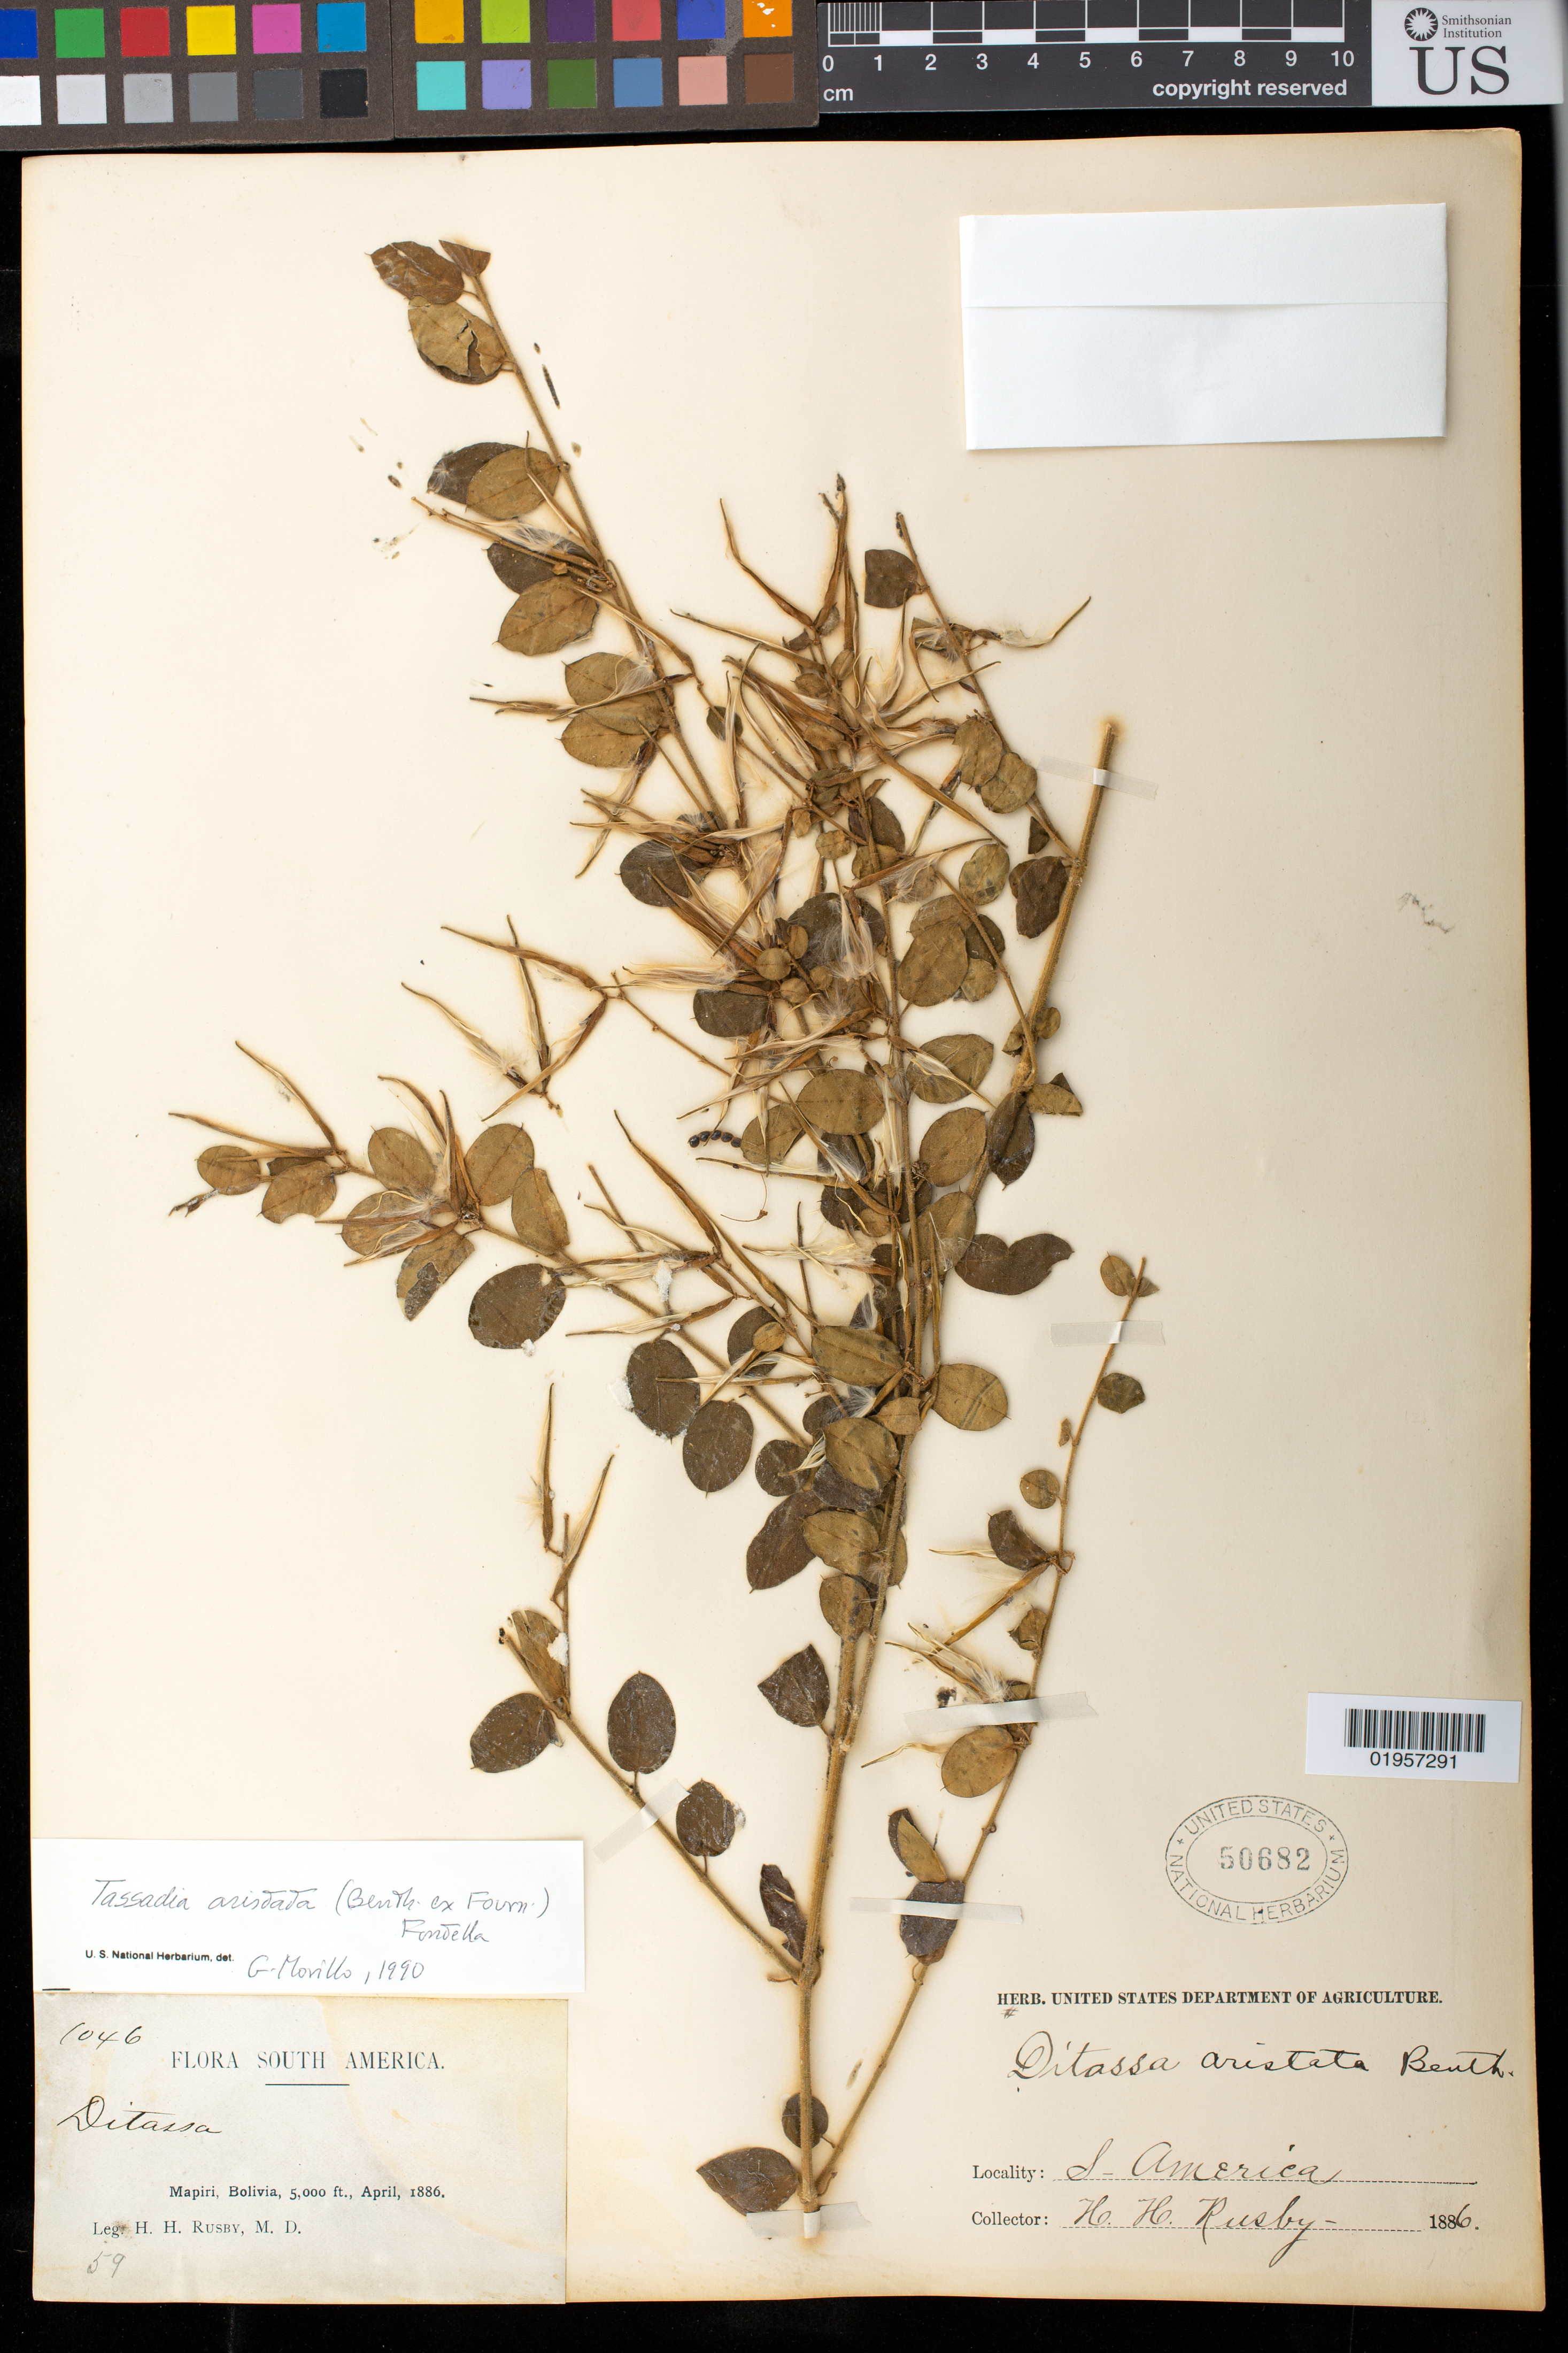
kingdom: Plantae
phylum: Tracheophyta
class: Magnoliopsida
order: Gentianales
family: Apocynaceae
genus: Tassadia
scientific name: Tassadia aristata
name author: (Benth. ex E. Fourn.) Fontella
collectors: H. H. Rusby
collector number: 1046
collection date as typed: May 1886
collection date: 1886-05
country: Bolivia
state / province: La Páz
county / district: Larecaja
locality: Mapiri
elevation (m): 1524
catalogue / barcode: US 50682